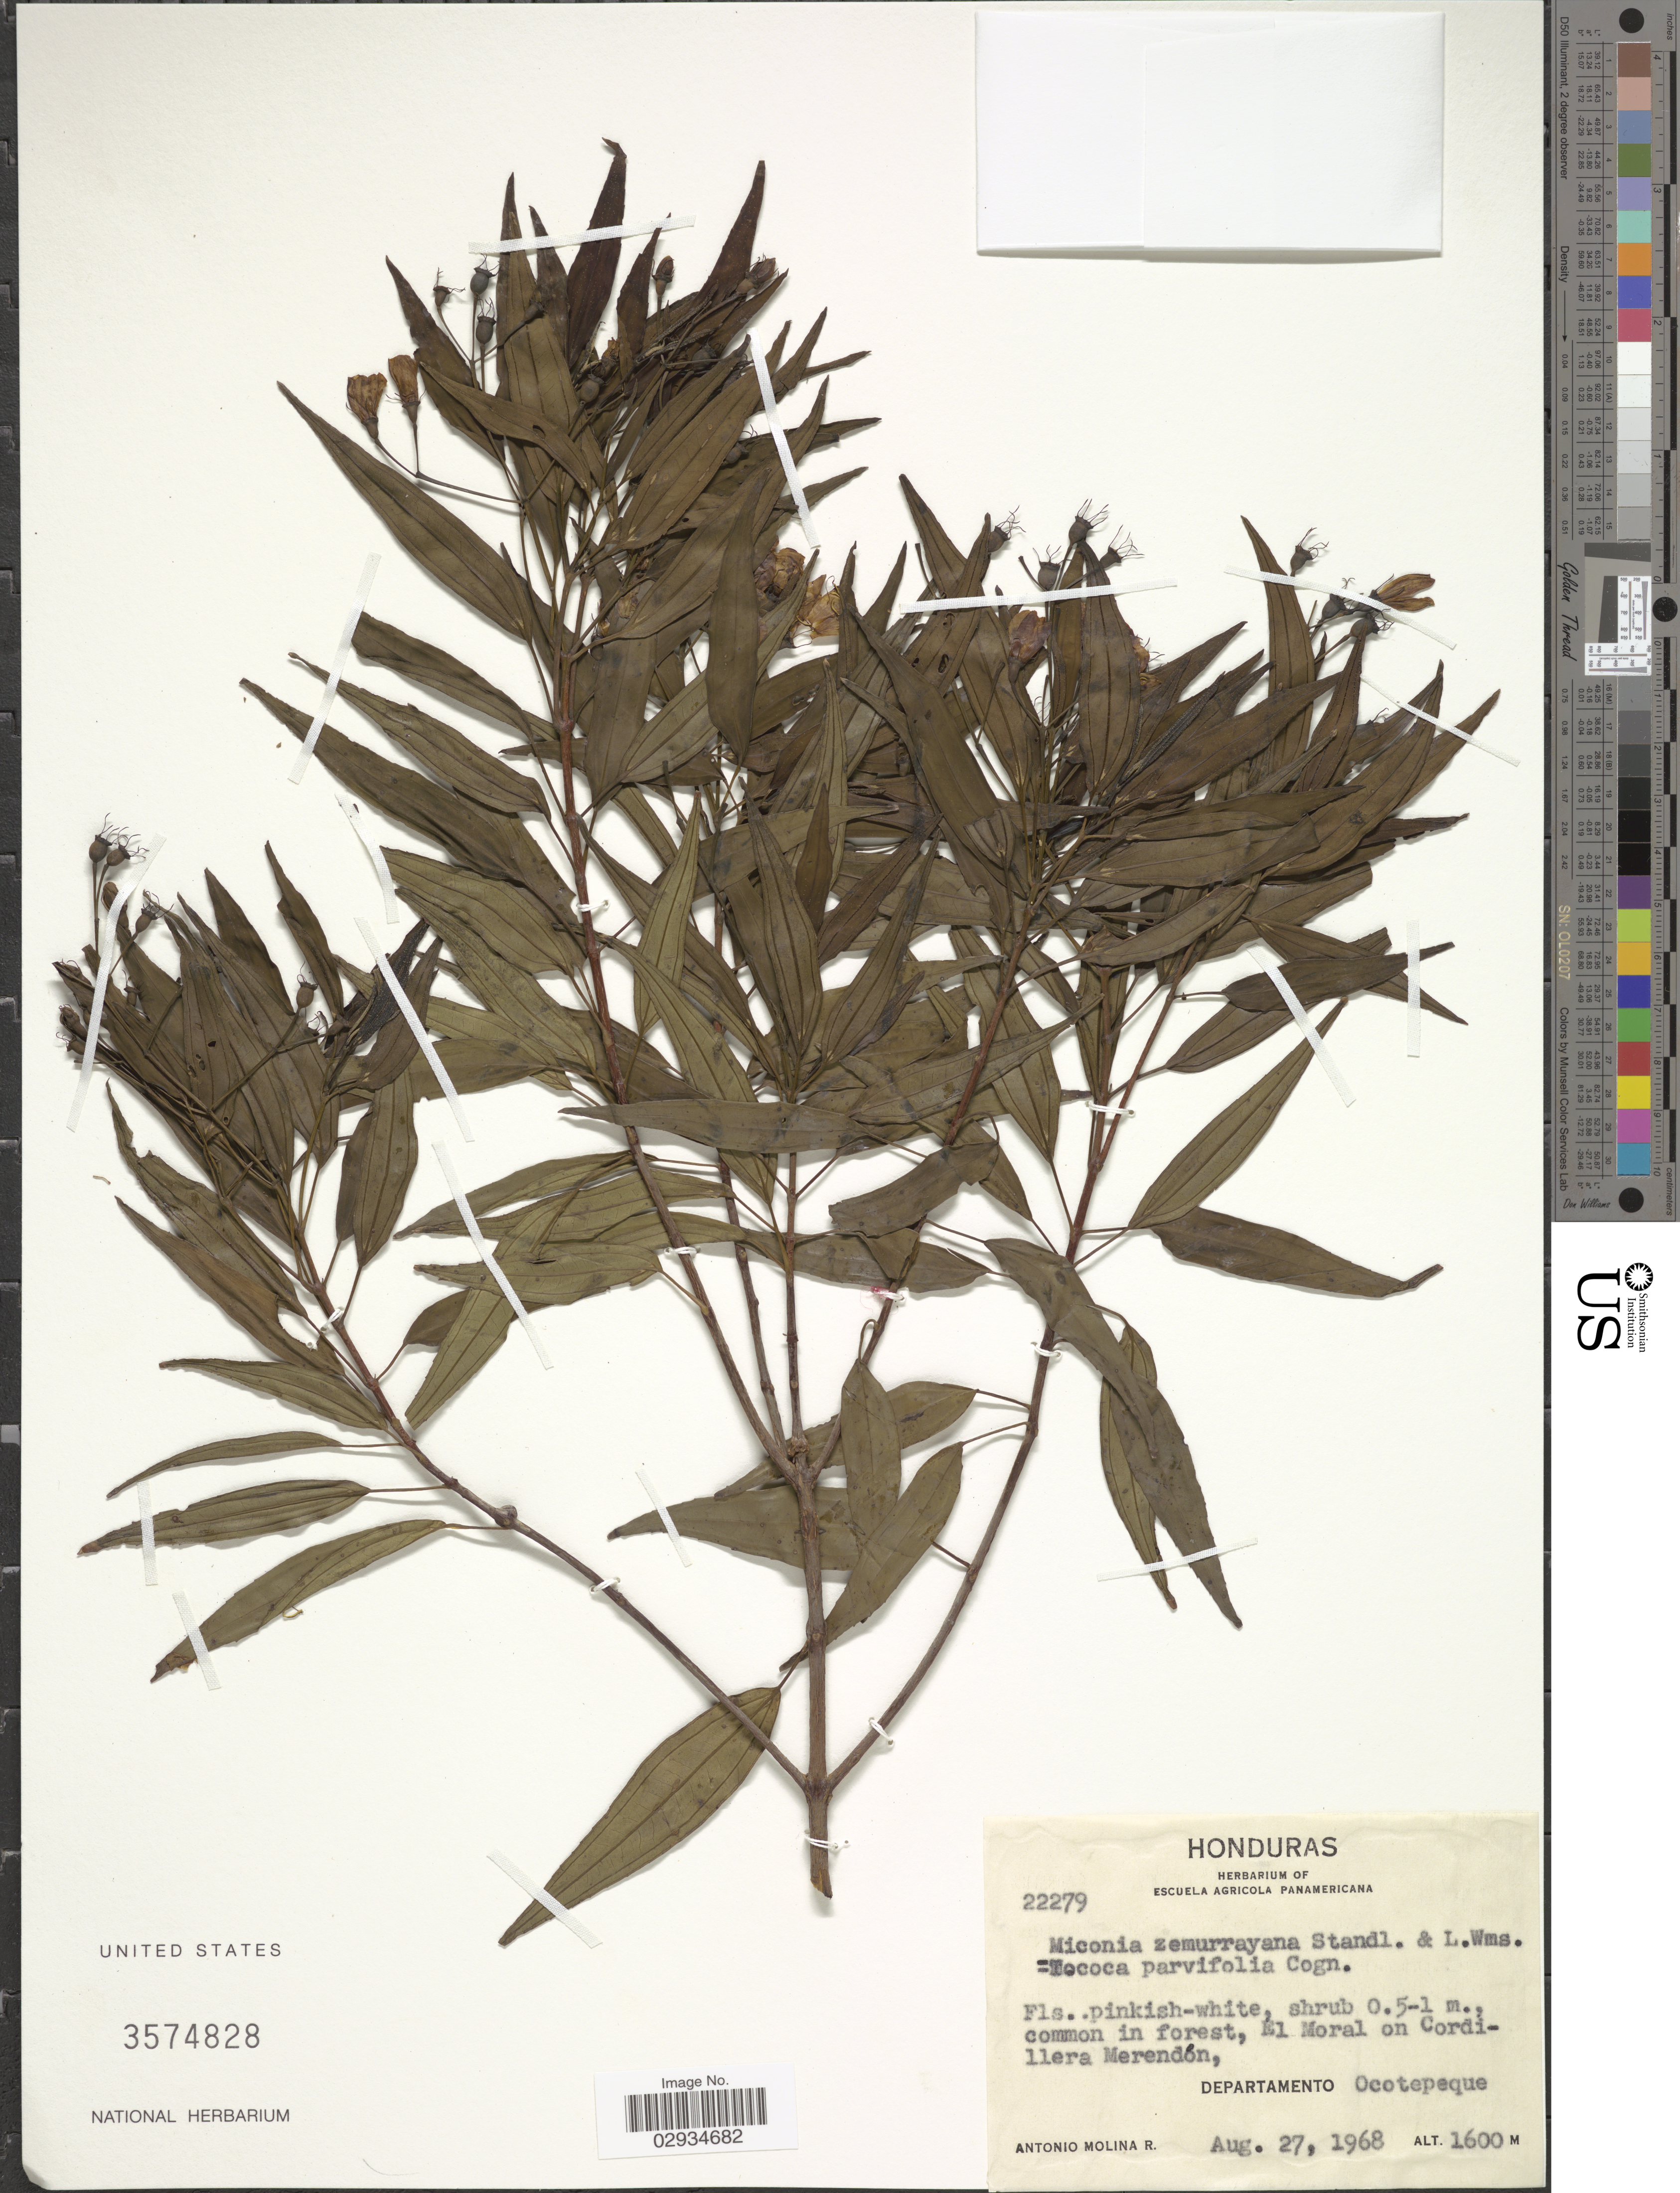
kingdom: Plantae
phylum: Tracheophyta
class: Magnoliopsida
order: Myrtales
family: Melastomataceae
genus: Miconia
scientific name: Miconia zemurrayana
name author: Standl. & L.O. Williams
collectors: A. Molina R.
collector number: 22279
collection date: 1968-08-27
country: Honduras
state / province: Ocotepeque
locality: Common in forest, El Moral on Cordillera Merendón, Departamento Ocotepeque.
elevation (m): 1600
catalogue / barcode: US 3574828